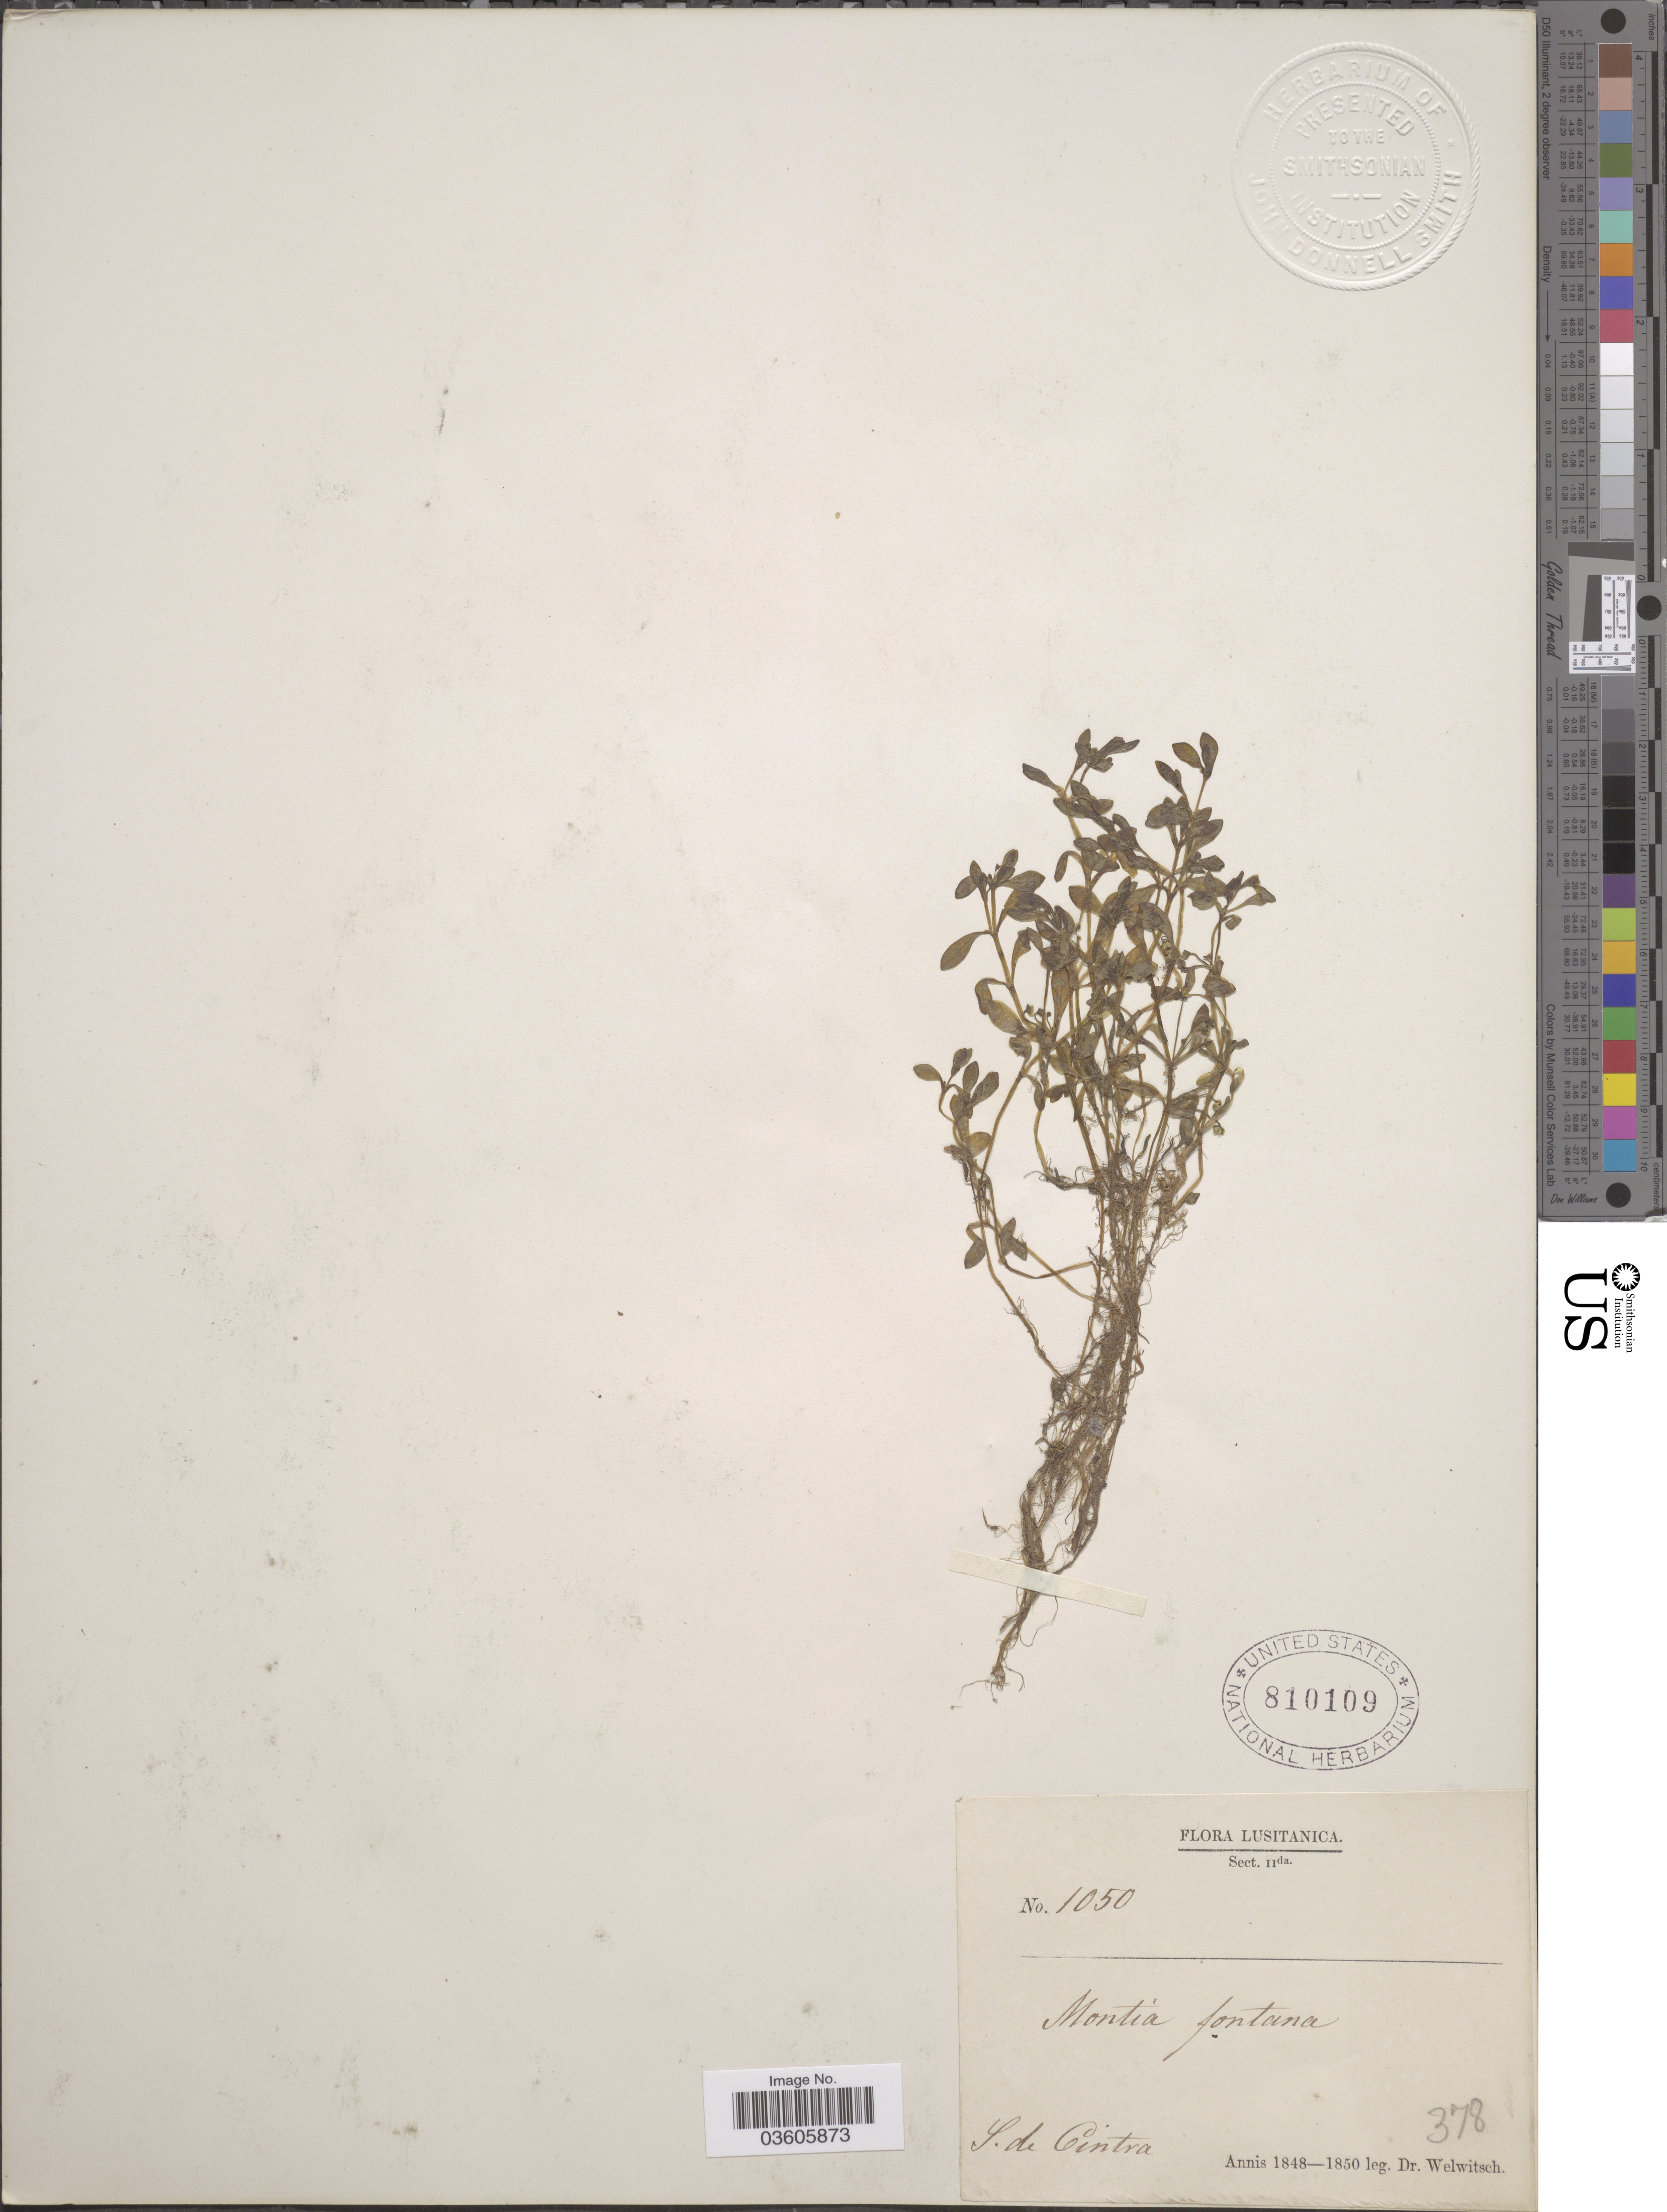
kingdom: Plantae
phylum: Tracheophyta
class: Magnoliopsida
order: Caryophyllales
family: Montiaceae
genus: Montia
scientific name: Montia fontana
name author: L.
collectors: -. Welwitsch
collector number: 1050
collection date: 1848/1850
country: Portugal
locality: Lusitanica. S. de Cintra.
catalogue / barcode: US 810109